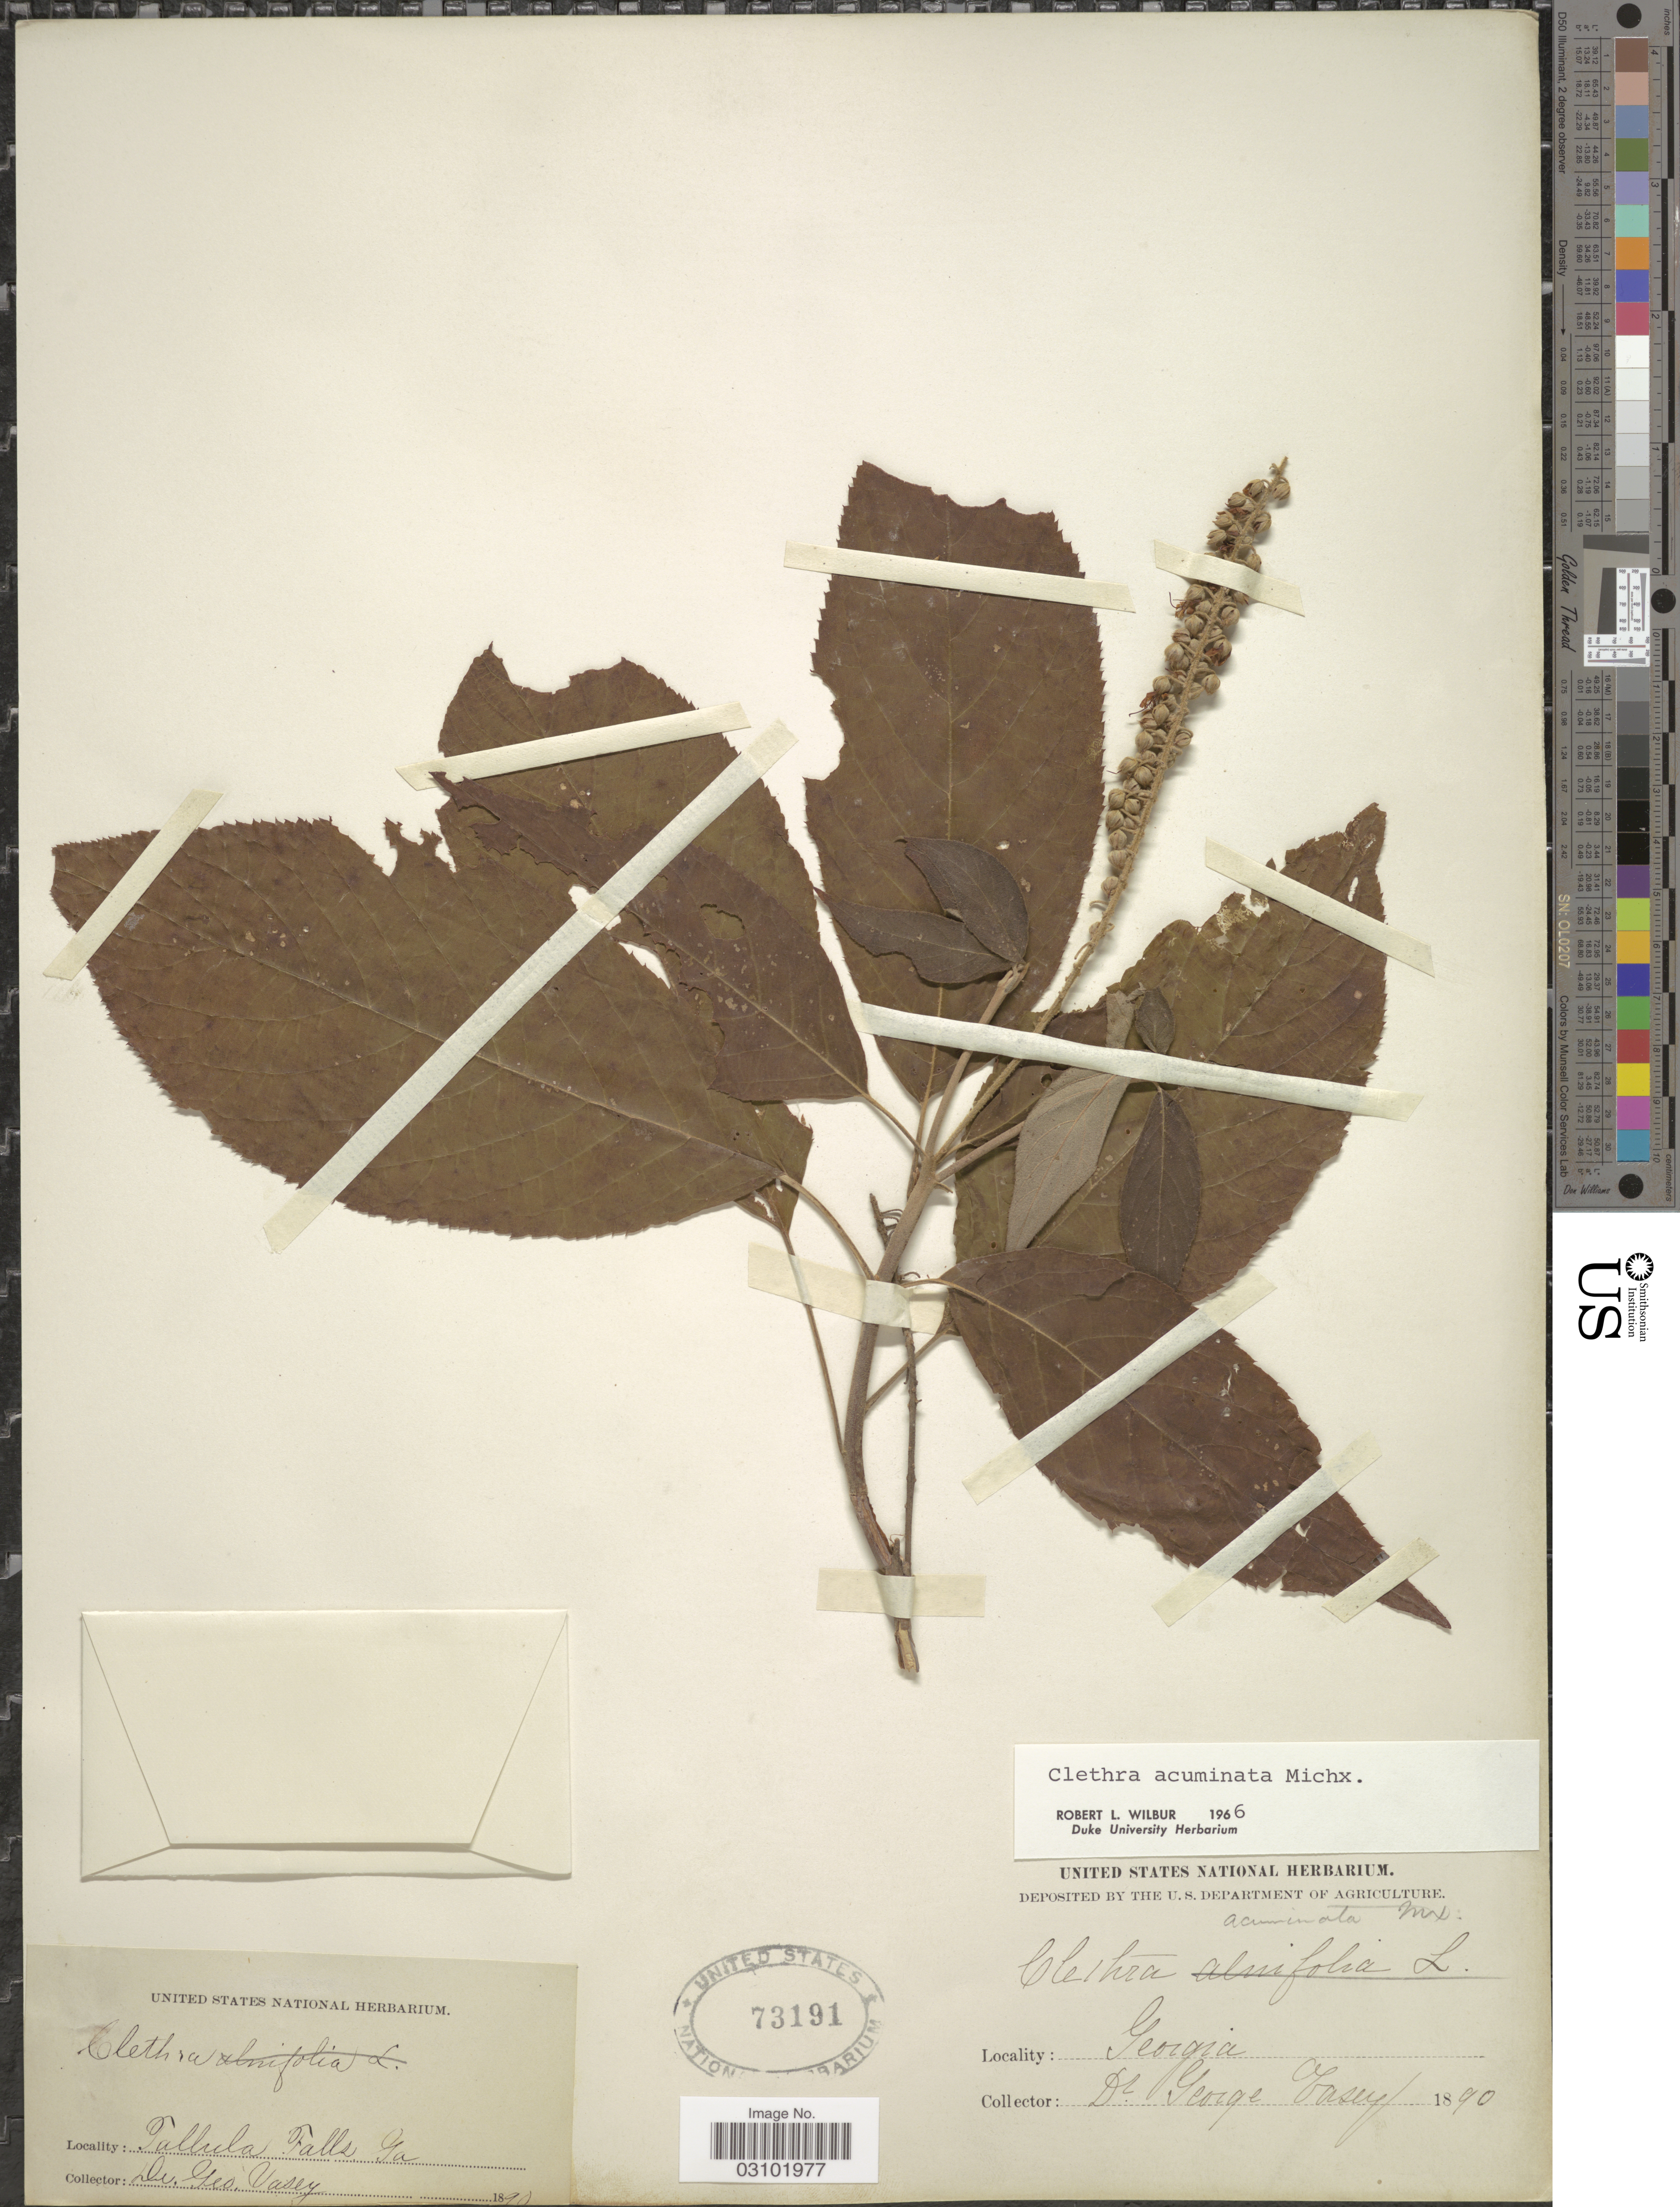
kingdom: Plantae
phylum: Tracheophyta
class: Magnoliopsida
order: Ericales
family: Clethraceae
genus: Clethra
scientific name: Clethra acuminata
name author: Michx.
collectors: G. R. Vasey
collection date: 1890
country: United States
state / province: Georgia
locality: Pallula Falls.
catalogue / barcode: US 73191